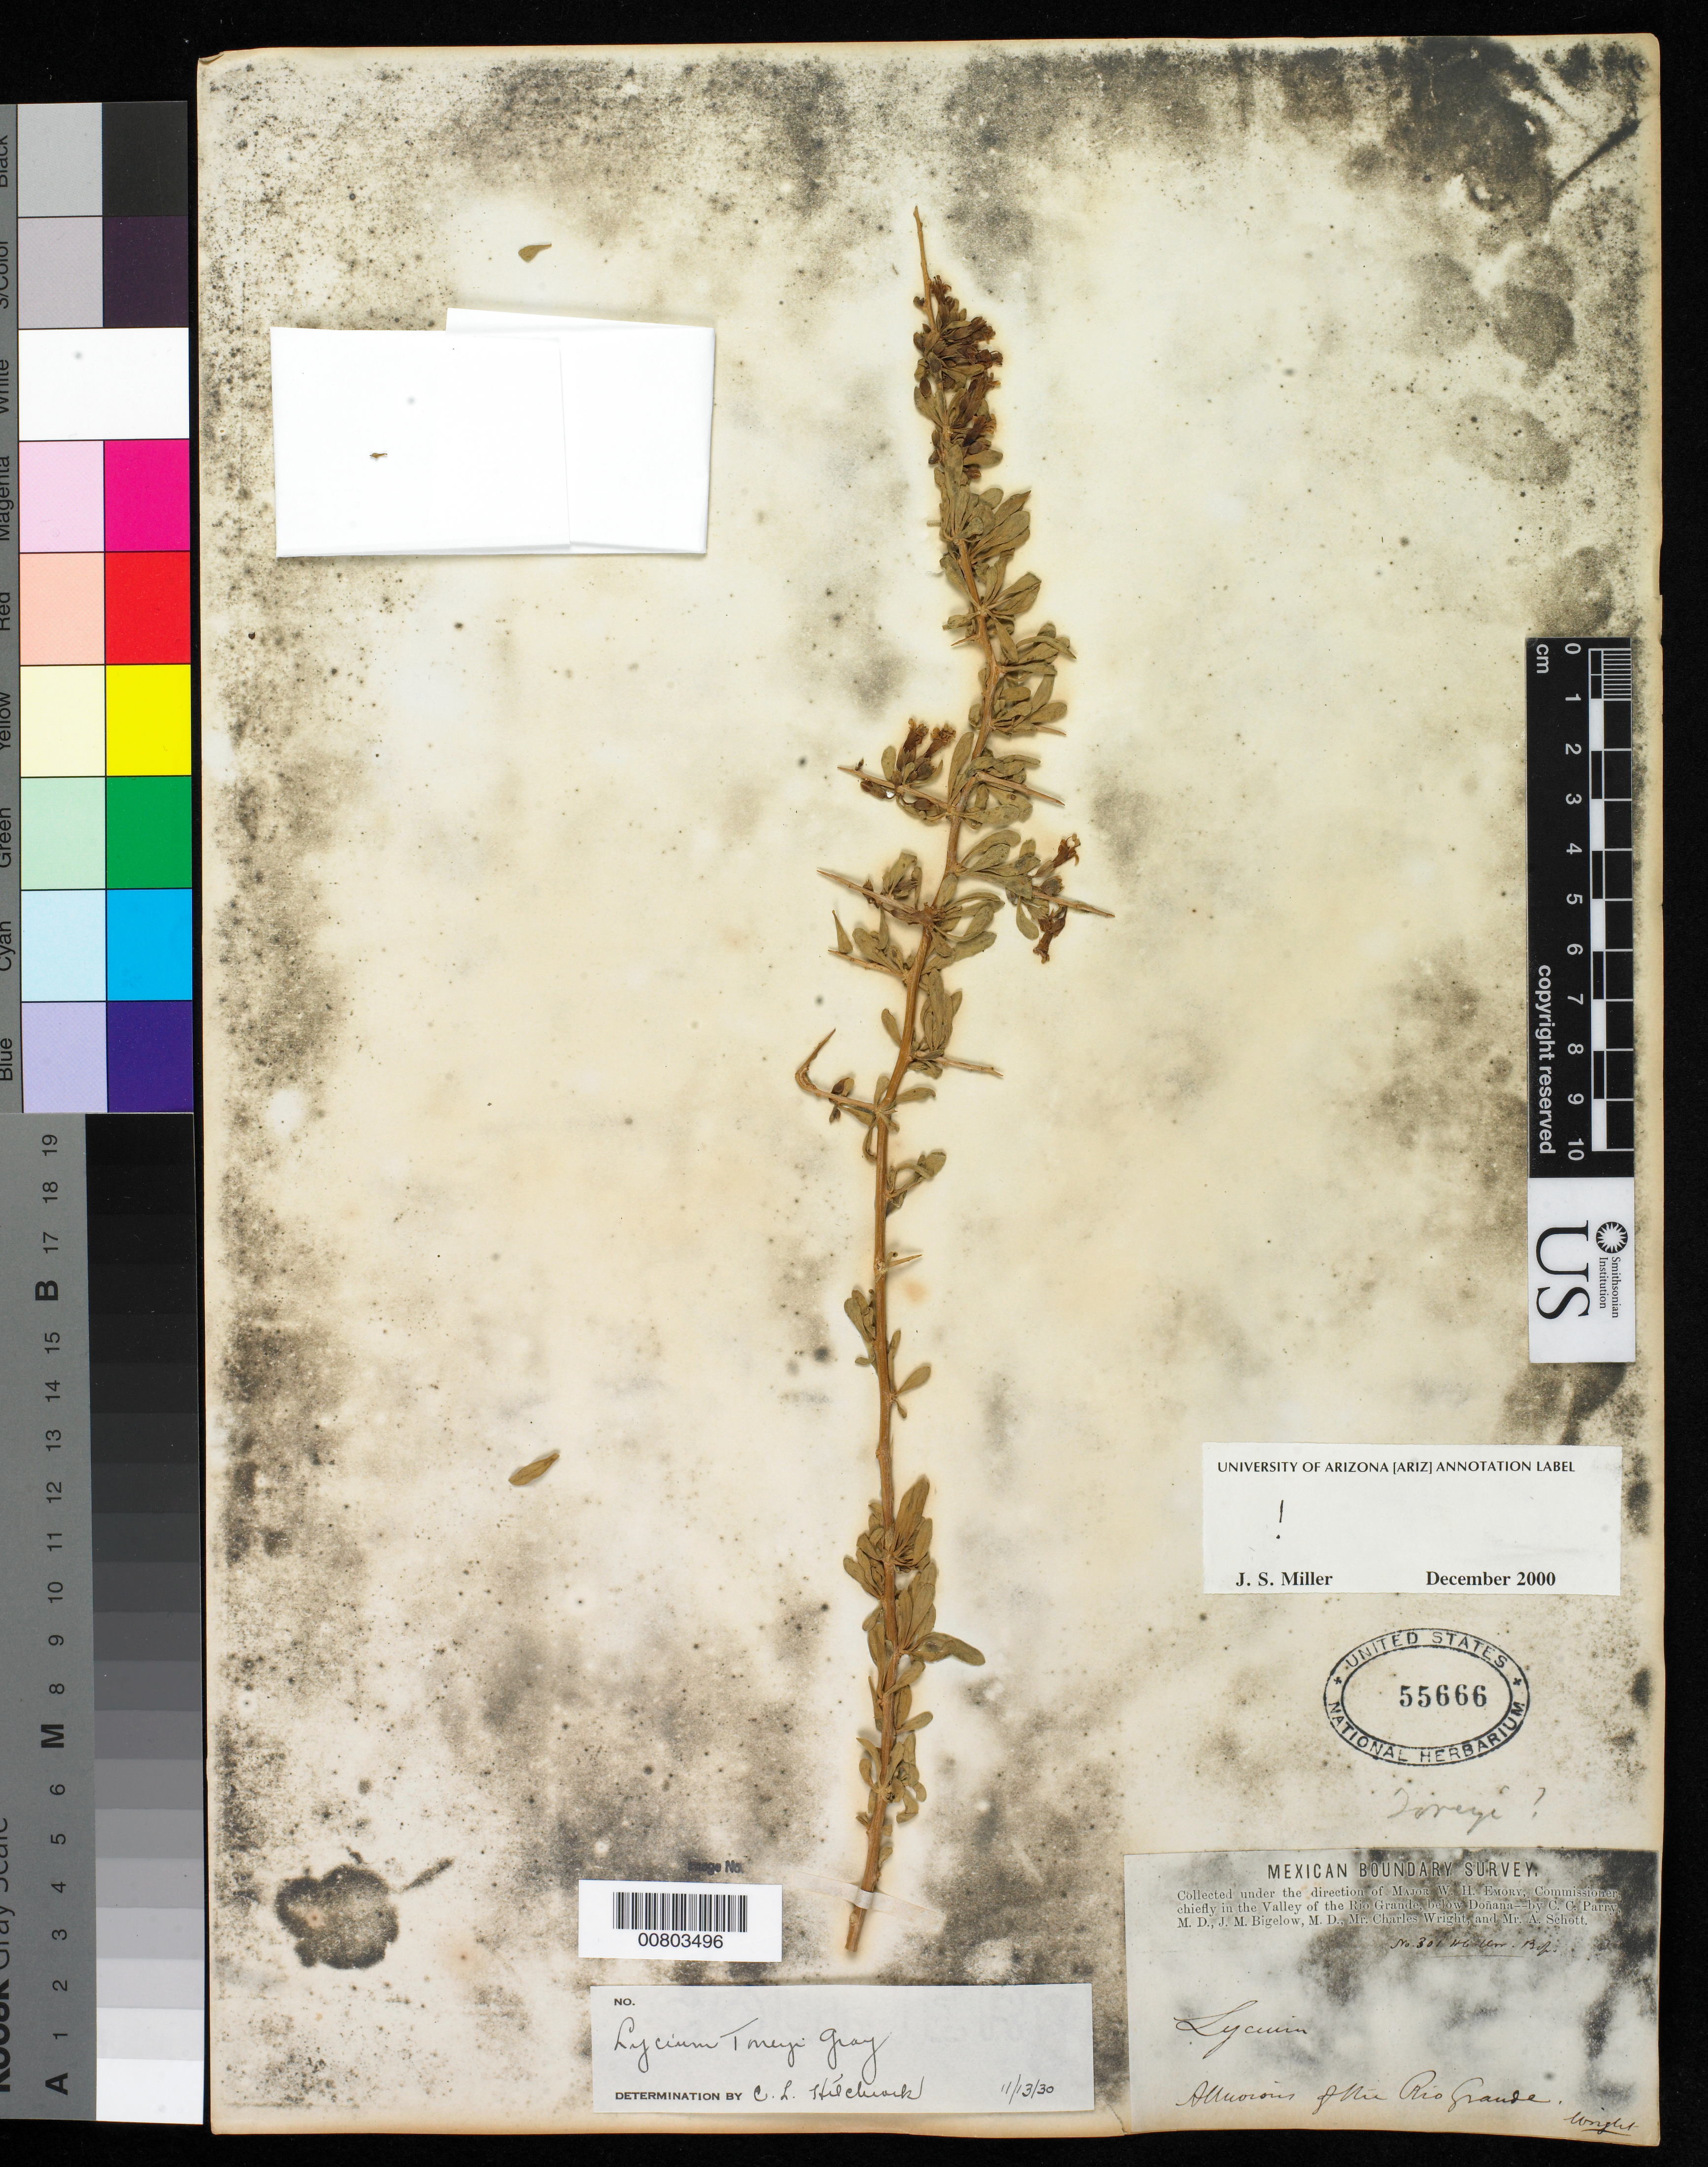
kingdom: Plantae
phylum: Tracheophyta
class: Magnoliopsida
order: Solanales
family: Solanaceae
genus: Lycium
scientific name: Lycium torreyi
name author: A. Gray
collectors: C. C. Parry, J. M. Bigelow, C. Wright & A. C. V. Schott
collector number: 301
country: United States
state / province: New Mexico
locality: Valley of the Rio Grande, below Doñana, New Mexico.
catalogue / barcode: US 55666